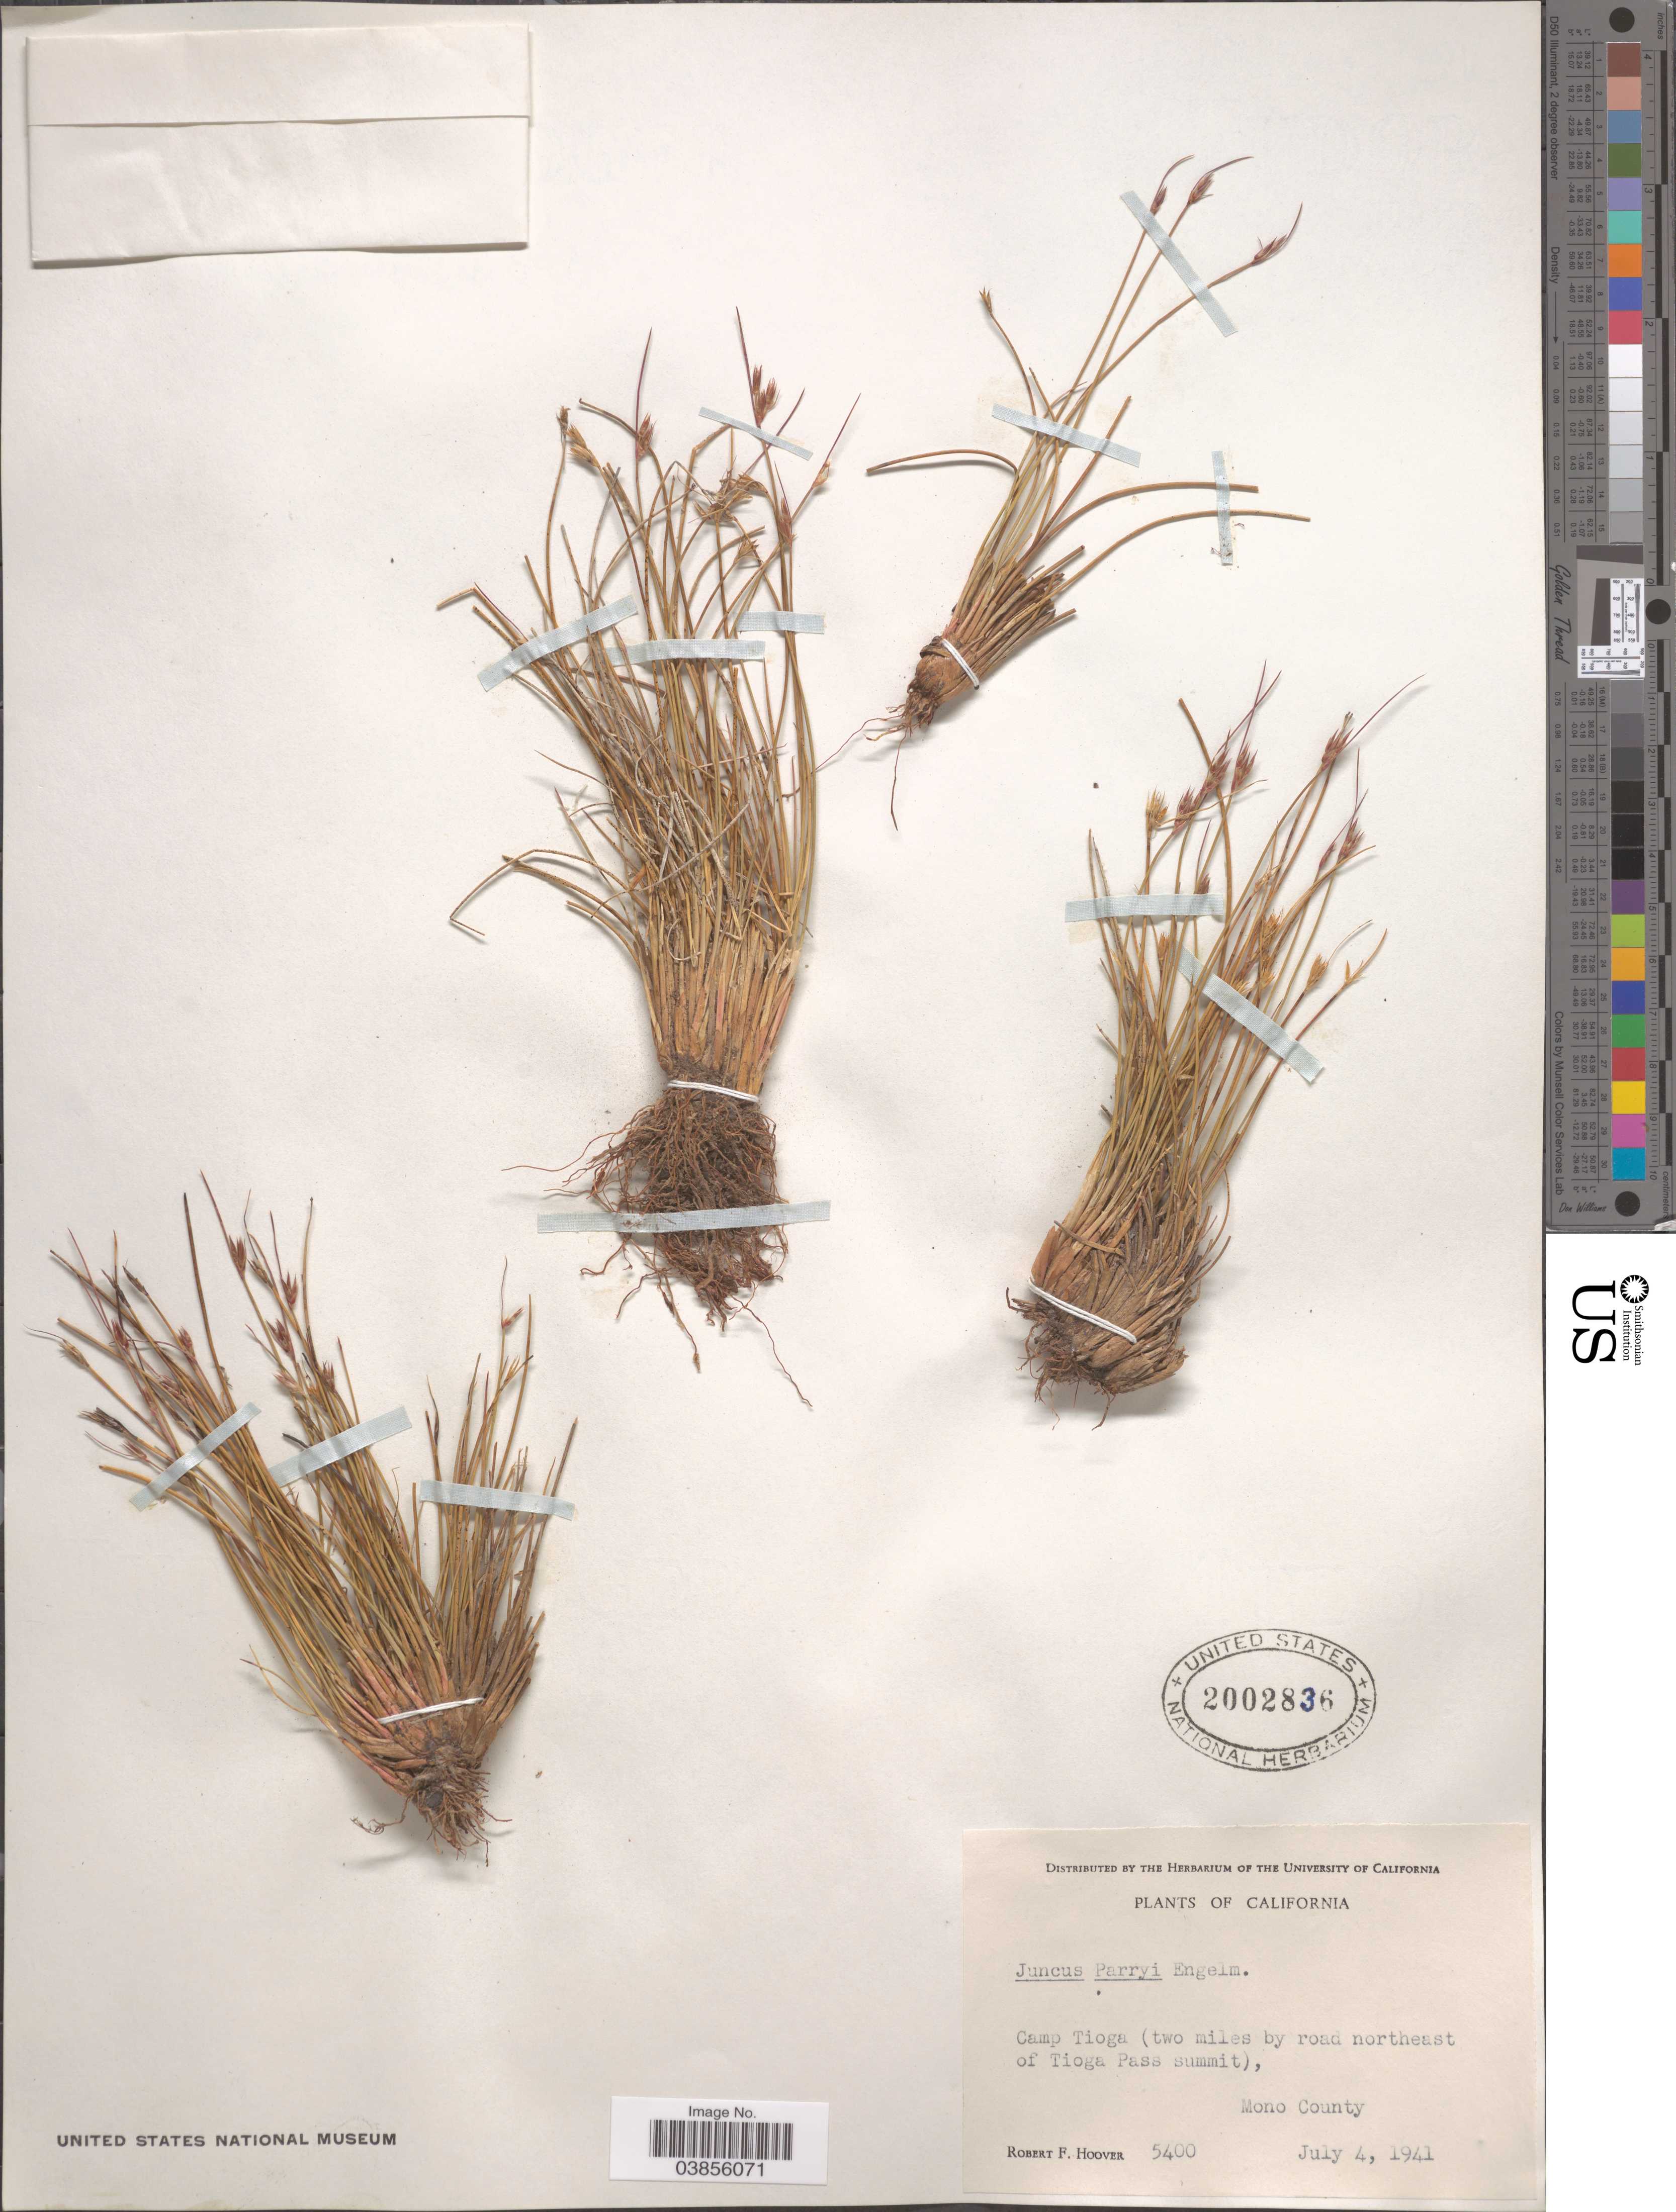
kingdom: Plantae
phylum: Tracheophyta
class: Liliopsida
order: Poales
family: Juncaceae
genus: Juncus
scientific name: Juncus parryi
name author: Engelm.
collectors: R. F. Hoover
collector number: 5400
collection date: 1941-07-04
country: United States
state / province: California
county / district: Mono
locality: Camp Tioga (two miles by road northeast of Tioga Pass summit), Mono County.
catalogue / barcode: US 2002836